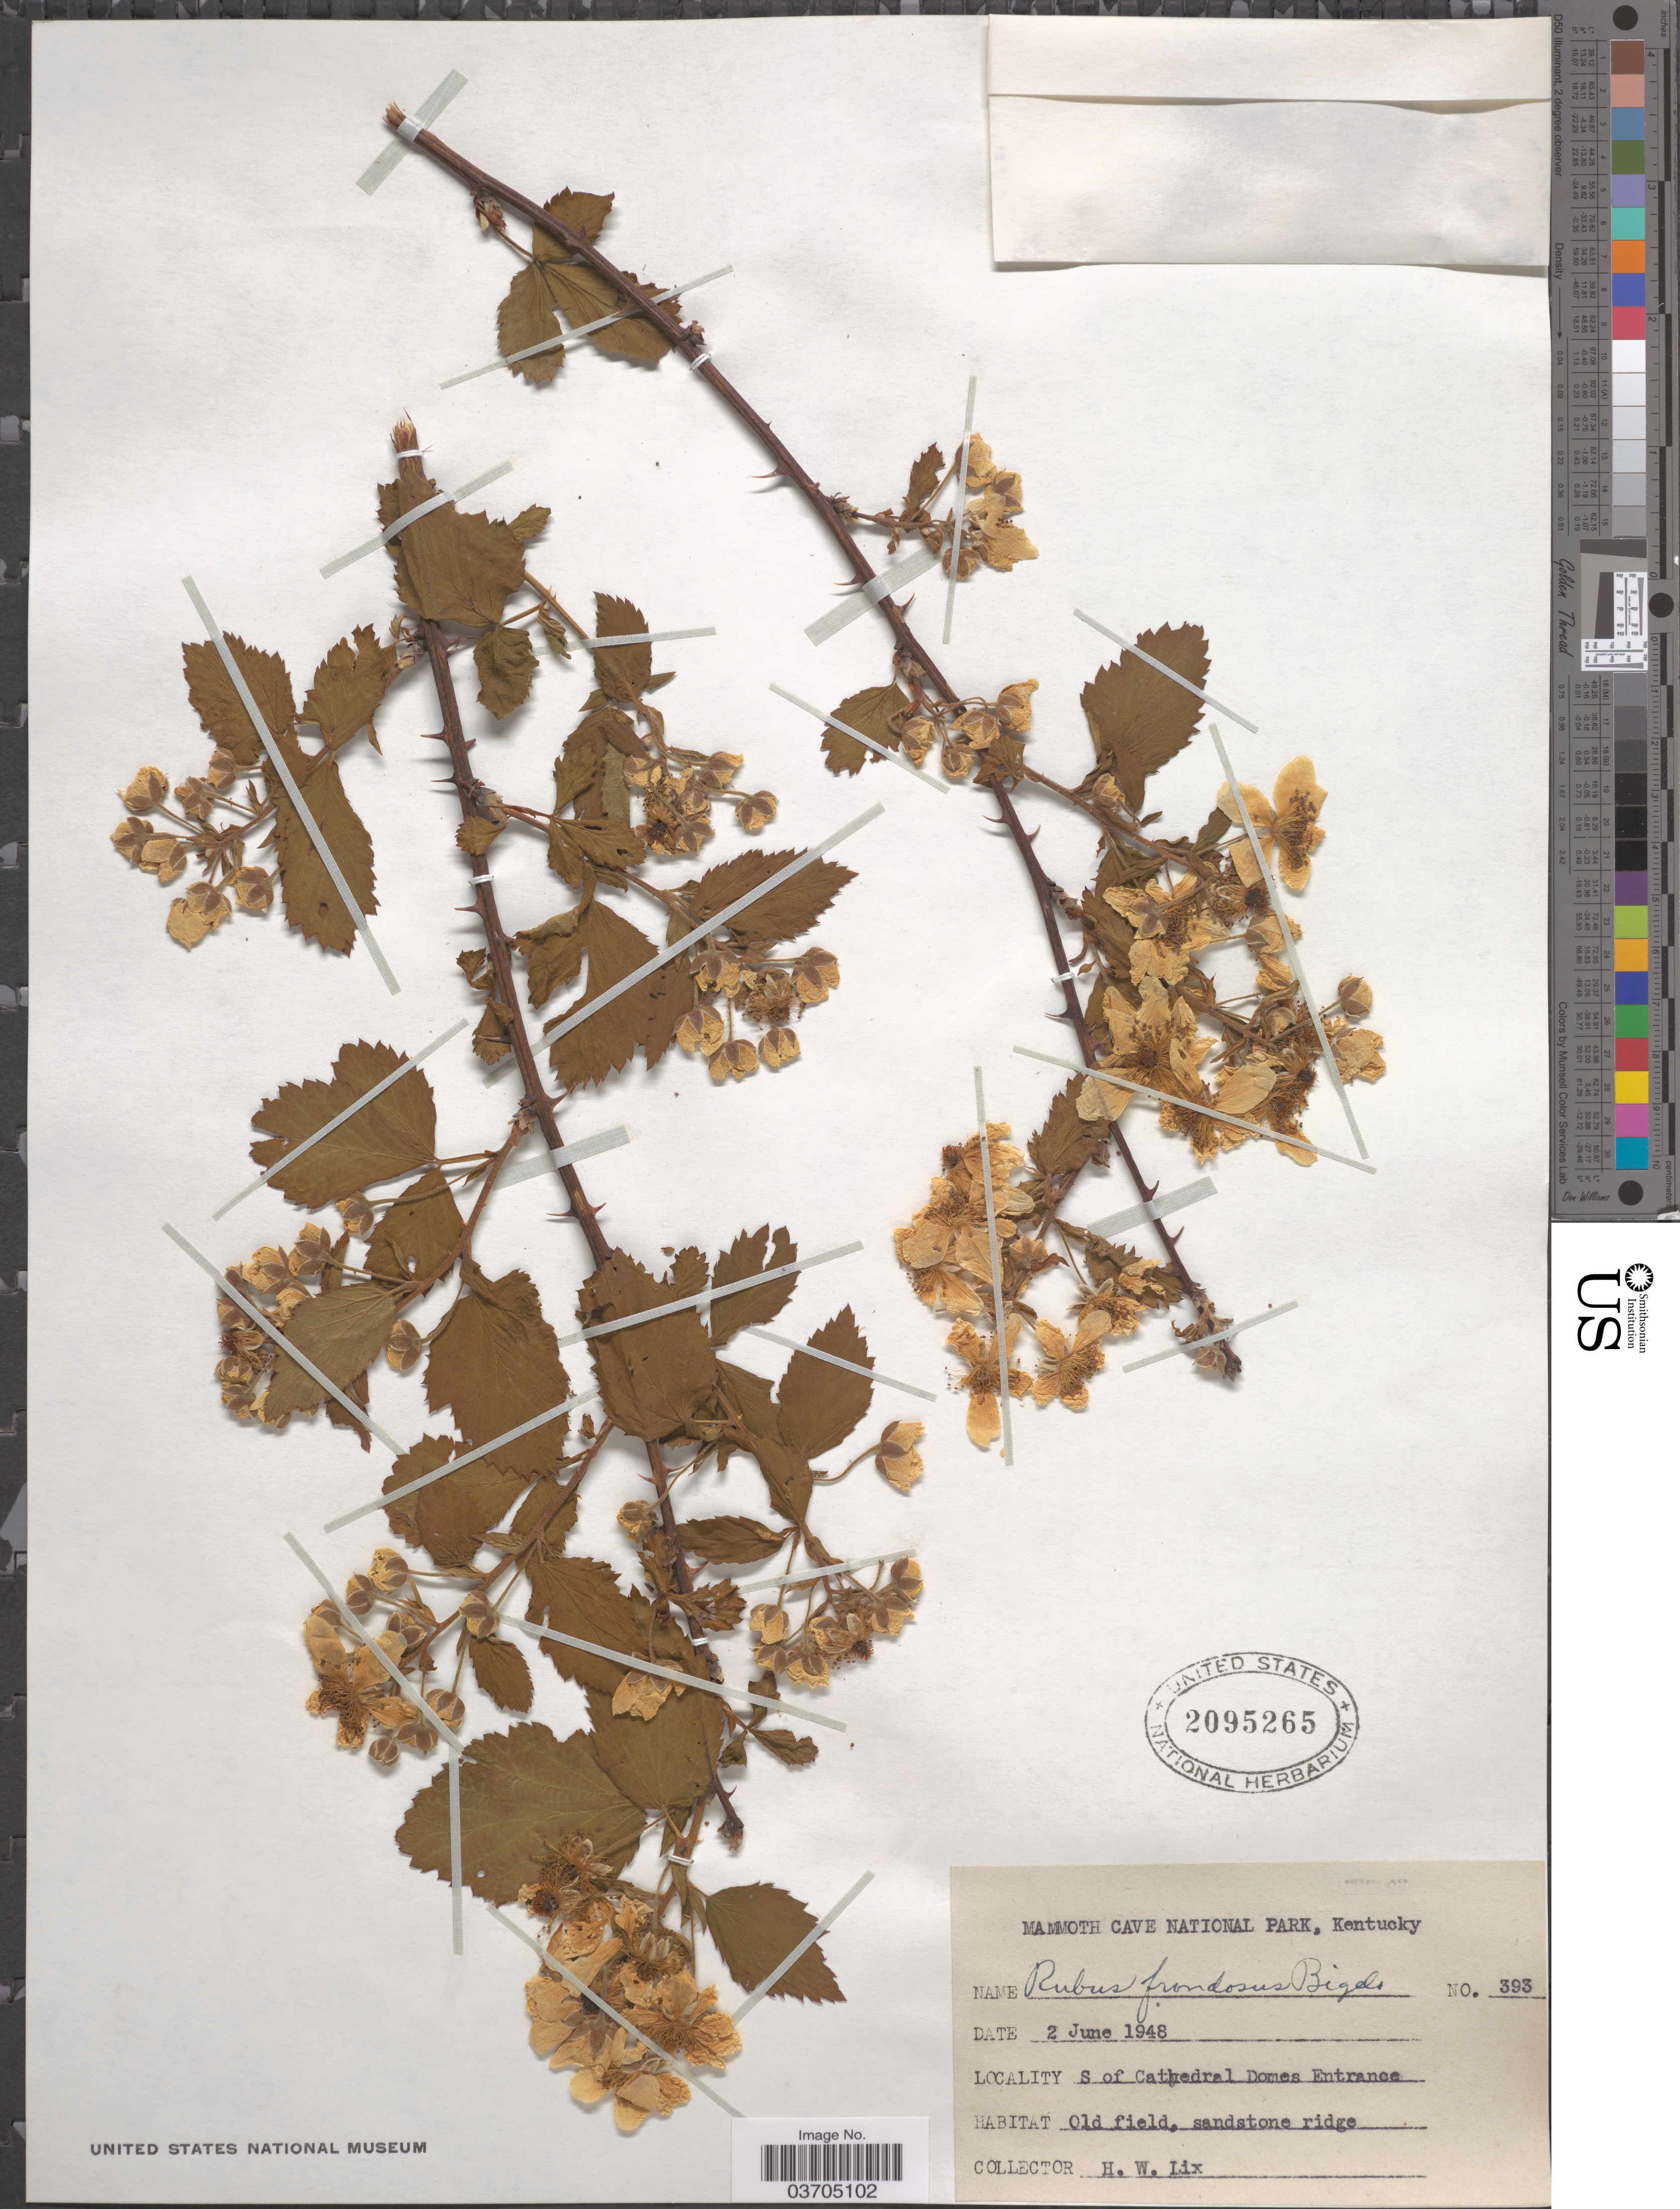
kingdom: Plantae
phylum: Tracheophyta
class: Magnoliopsida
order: Rosales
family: Rosaceae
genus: Rubus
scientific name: Rubus frondosus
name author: Bigelow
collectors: H. W. Lix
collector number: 393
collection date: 1948-06-02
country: United States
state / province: Kentucky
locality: Mammoth Cave National Park. S. of Cathedral Domes Entrance.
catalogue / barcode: US 2095265